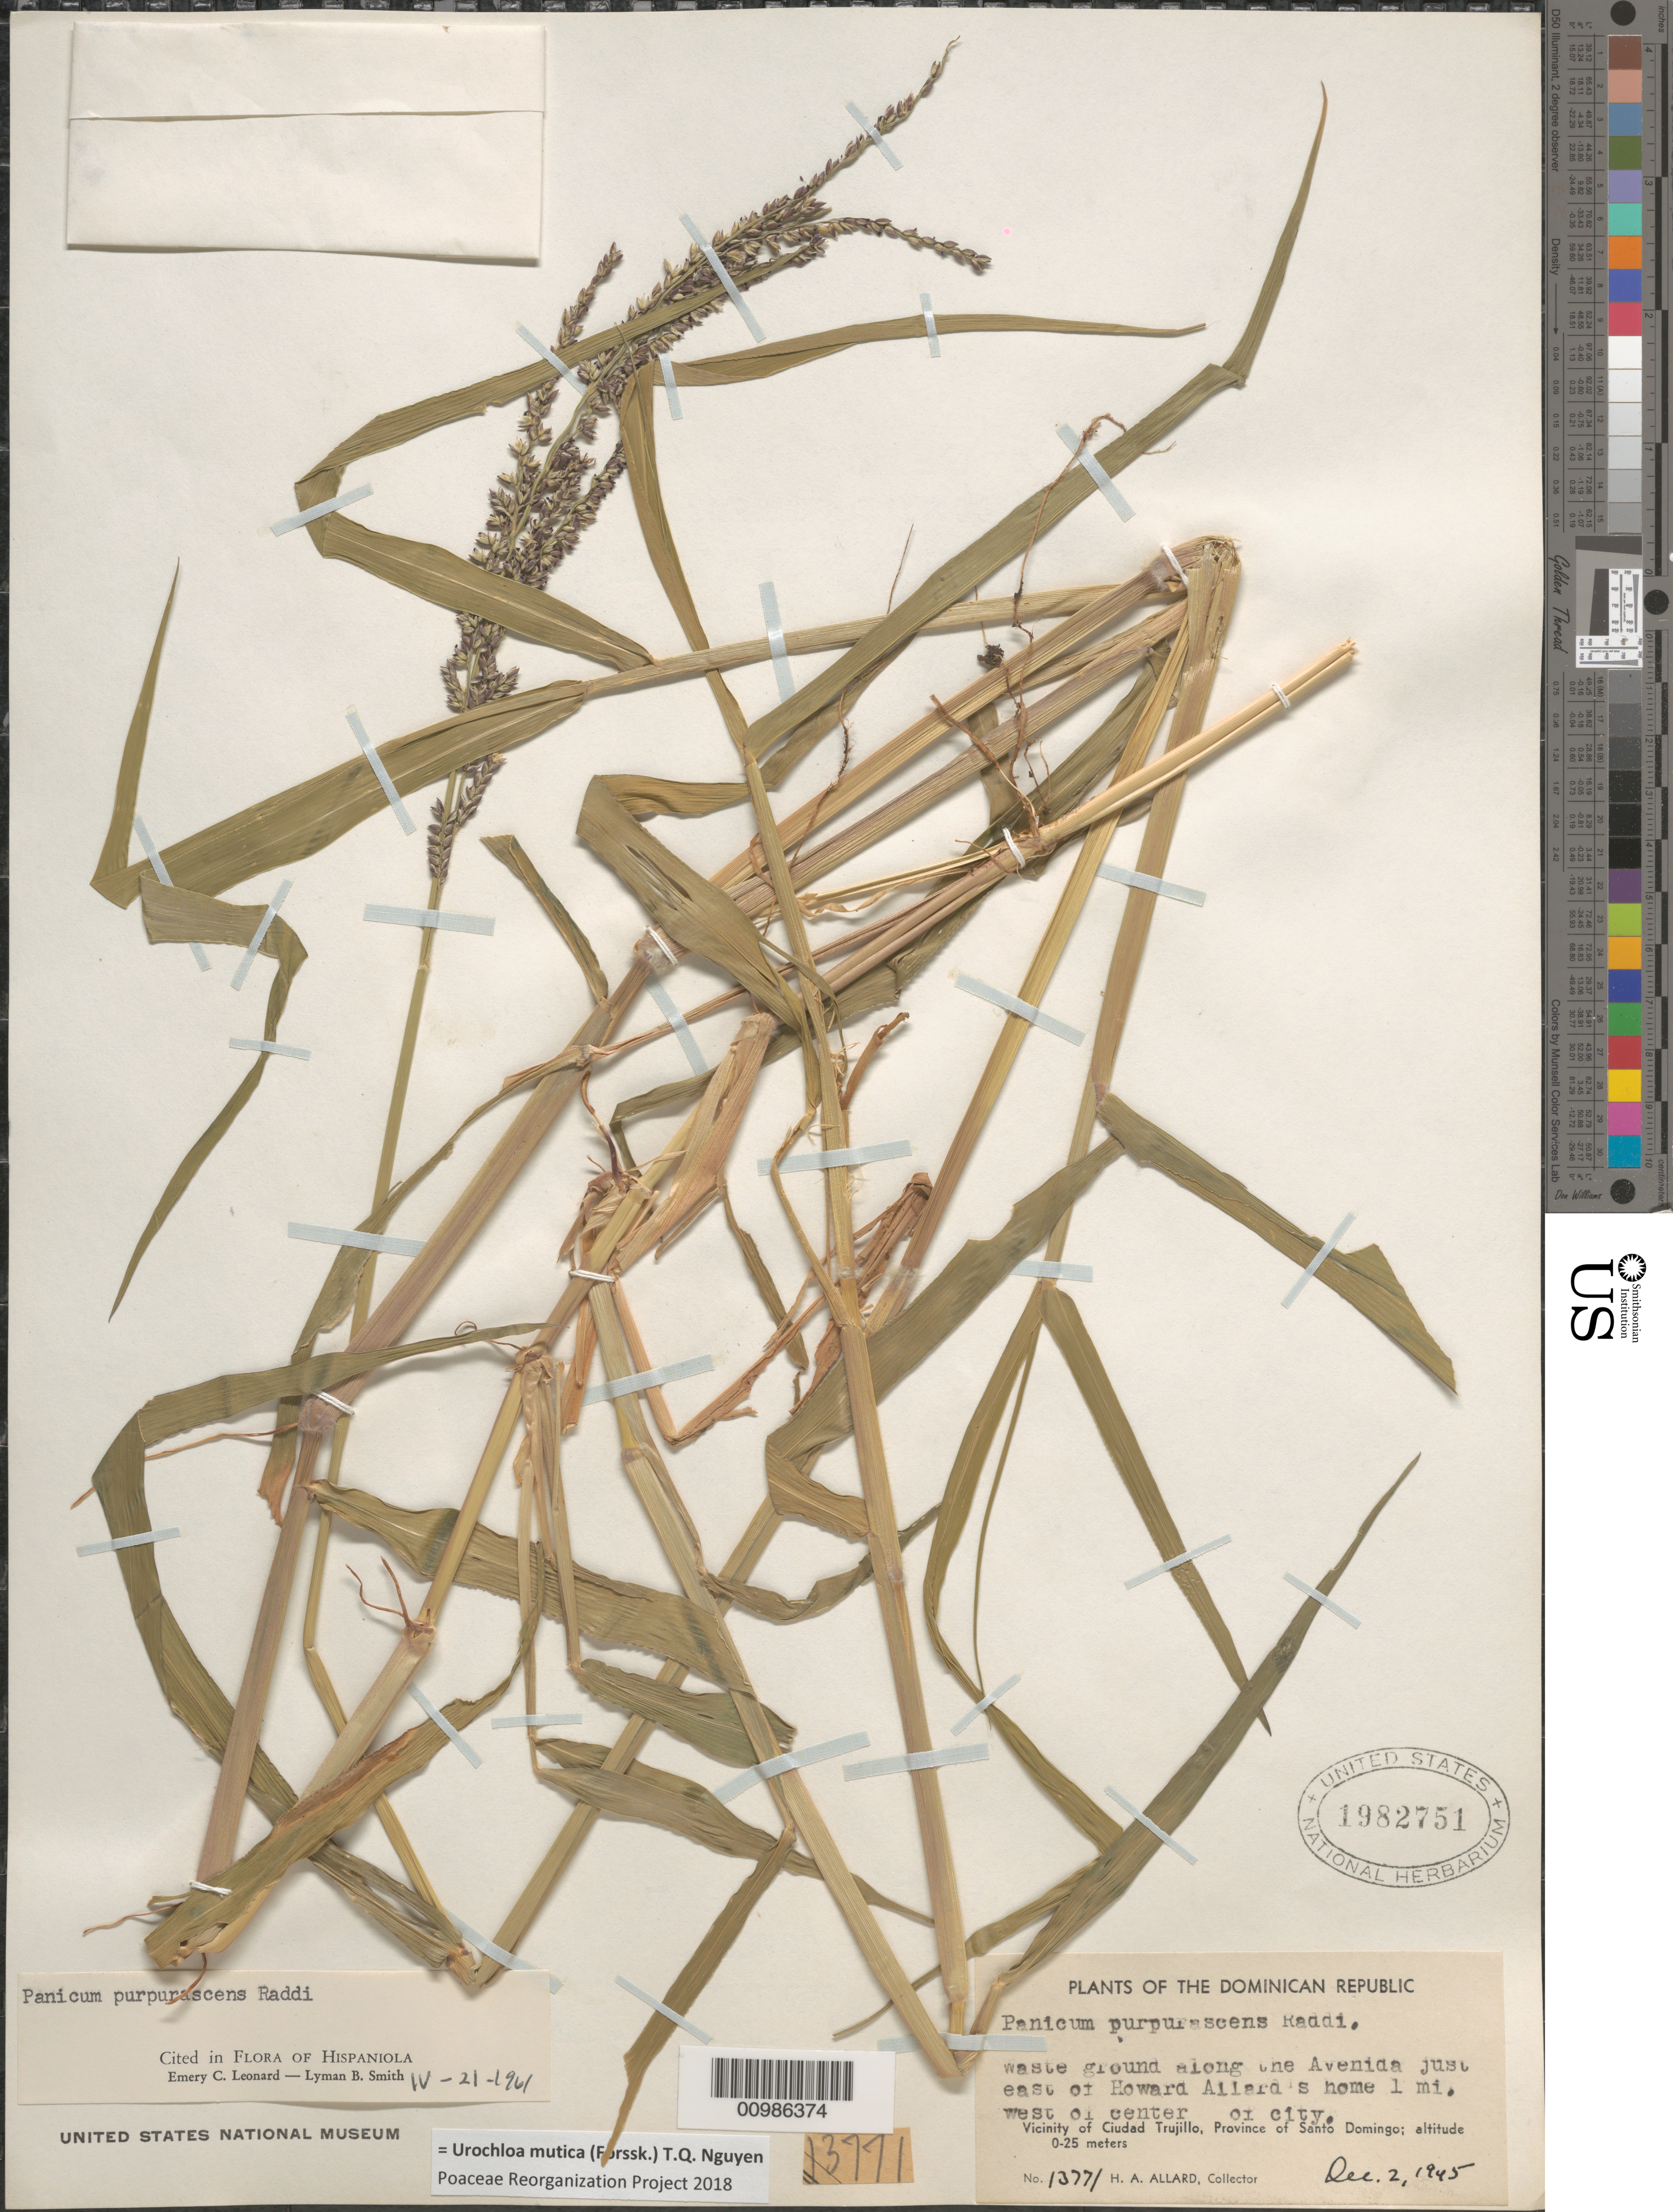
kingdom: Plantae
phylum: Tracheophyta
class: Liliopsida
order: Poales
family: Poaceae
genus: Brachiaria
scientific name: Brachiaria mutica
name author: (Forssk.) Stapf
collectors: H. A. Allard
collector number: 13771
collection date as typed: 02 Dec 1945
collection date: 1945-12-02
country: Dominican Republic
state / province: Distrito Nacional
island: Hispaniola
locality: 1 mile west of center of Santo Domingo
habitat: waste ground along home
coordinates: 0 N, 0 E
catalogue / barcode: US 1982751